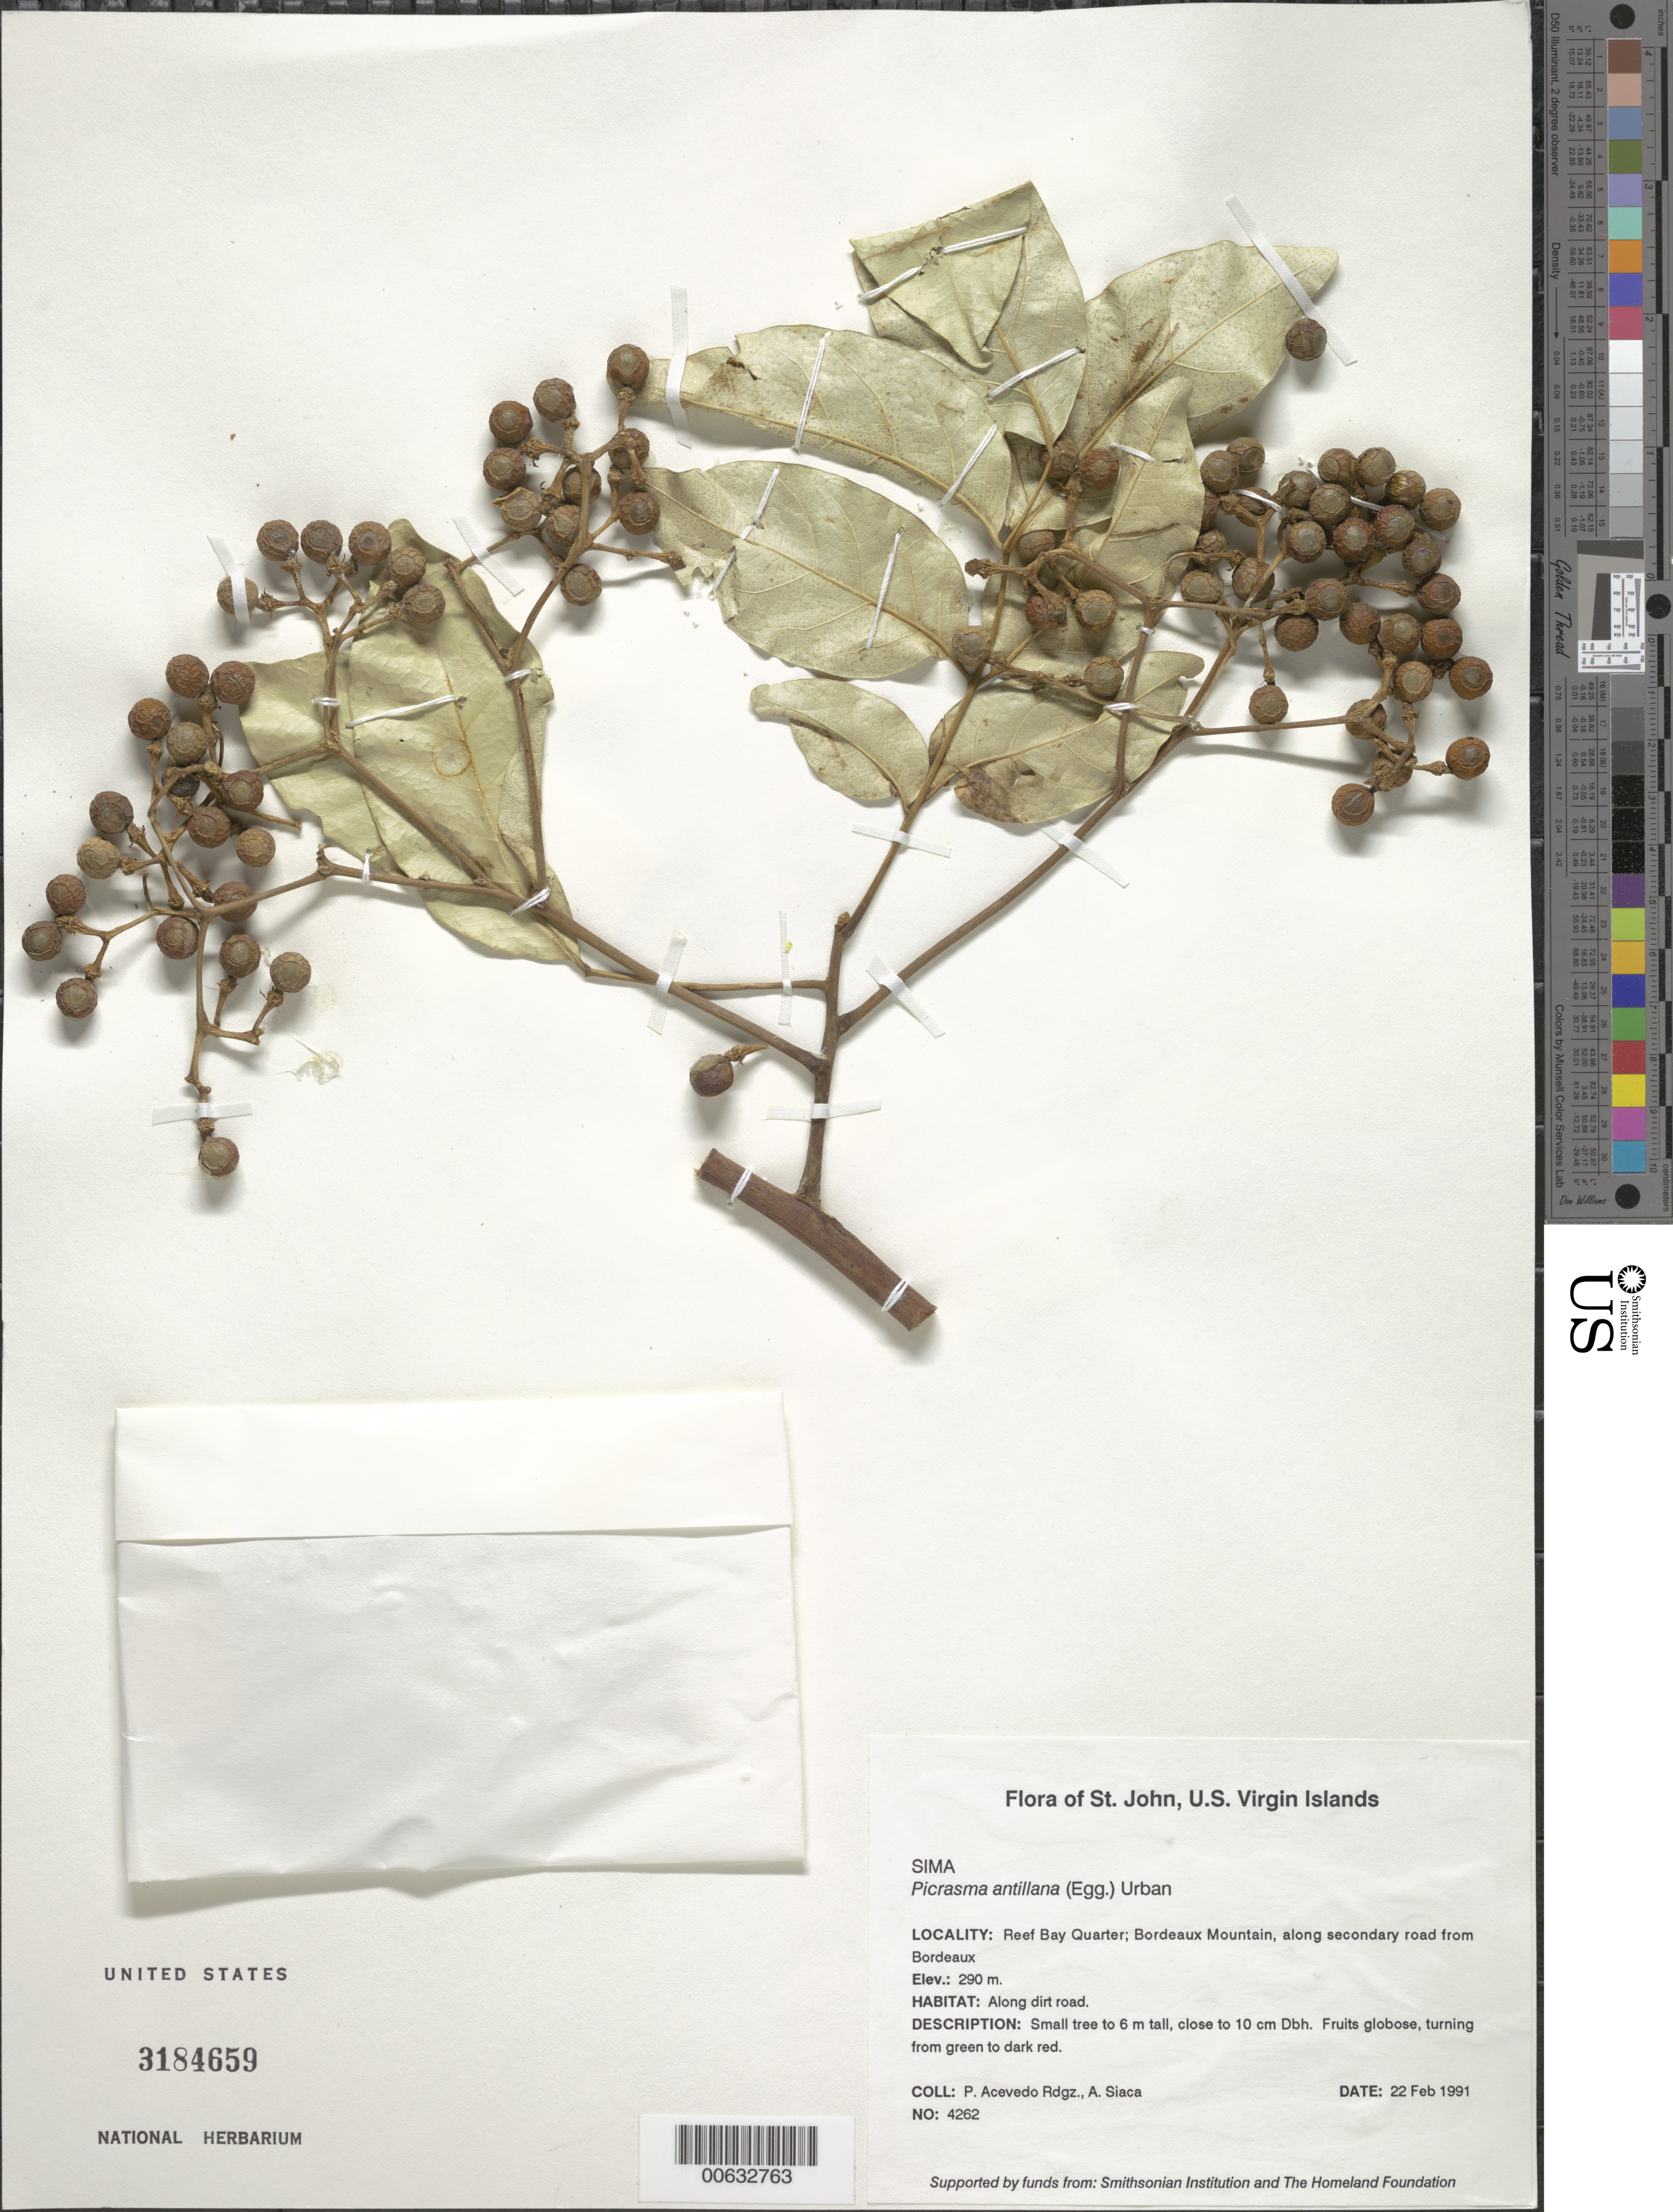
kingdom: Plantae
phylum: Tracheophyta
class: Magnoliopsida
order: Sapindales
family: Simaroubaceae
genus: Picrasma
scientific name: Picrasma antillana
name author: (Eggers) Urb.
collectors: P. Acevedo-Rodr. & A. Siaca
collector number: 4262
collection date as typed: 22 Feb 1991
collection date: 1991-02-22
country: U.S. Virgin Islands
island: St. John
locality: Reef Bay Quarter; Bordeaux Mountain, along secondary road from Bordeaux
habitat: along dirt road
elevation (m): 290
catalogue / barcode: US 3184659